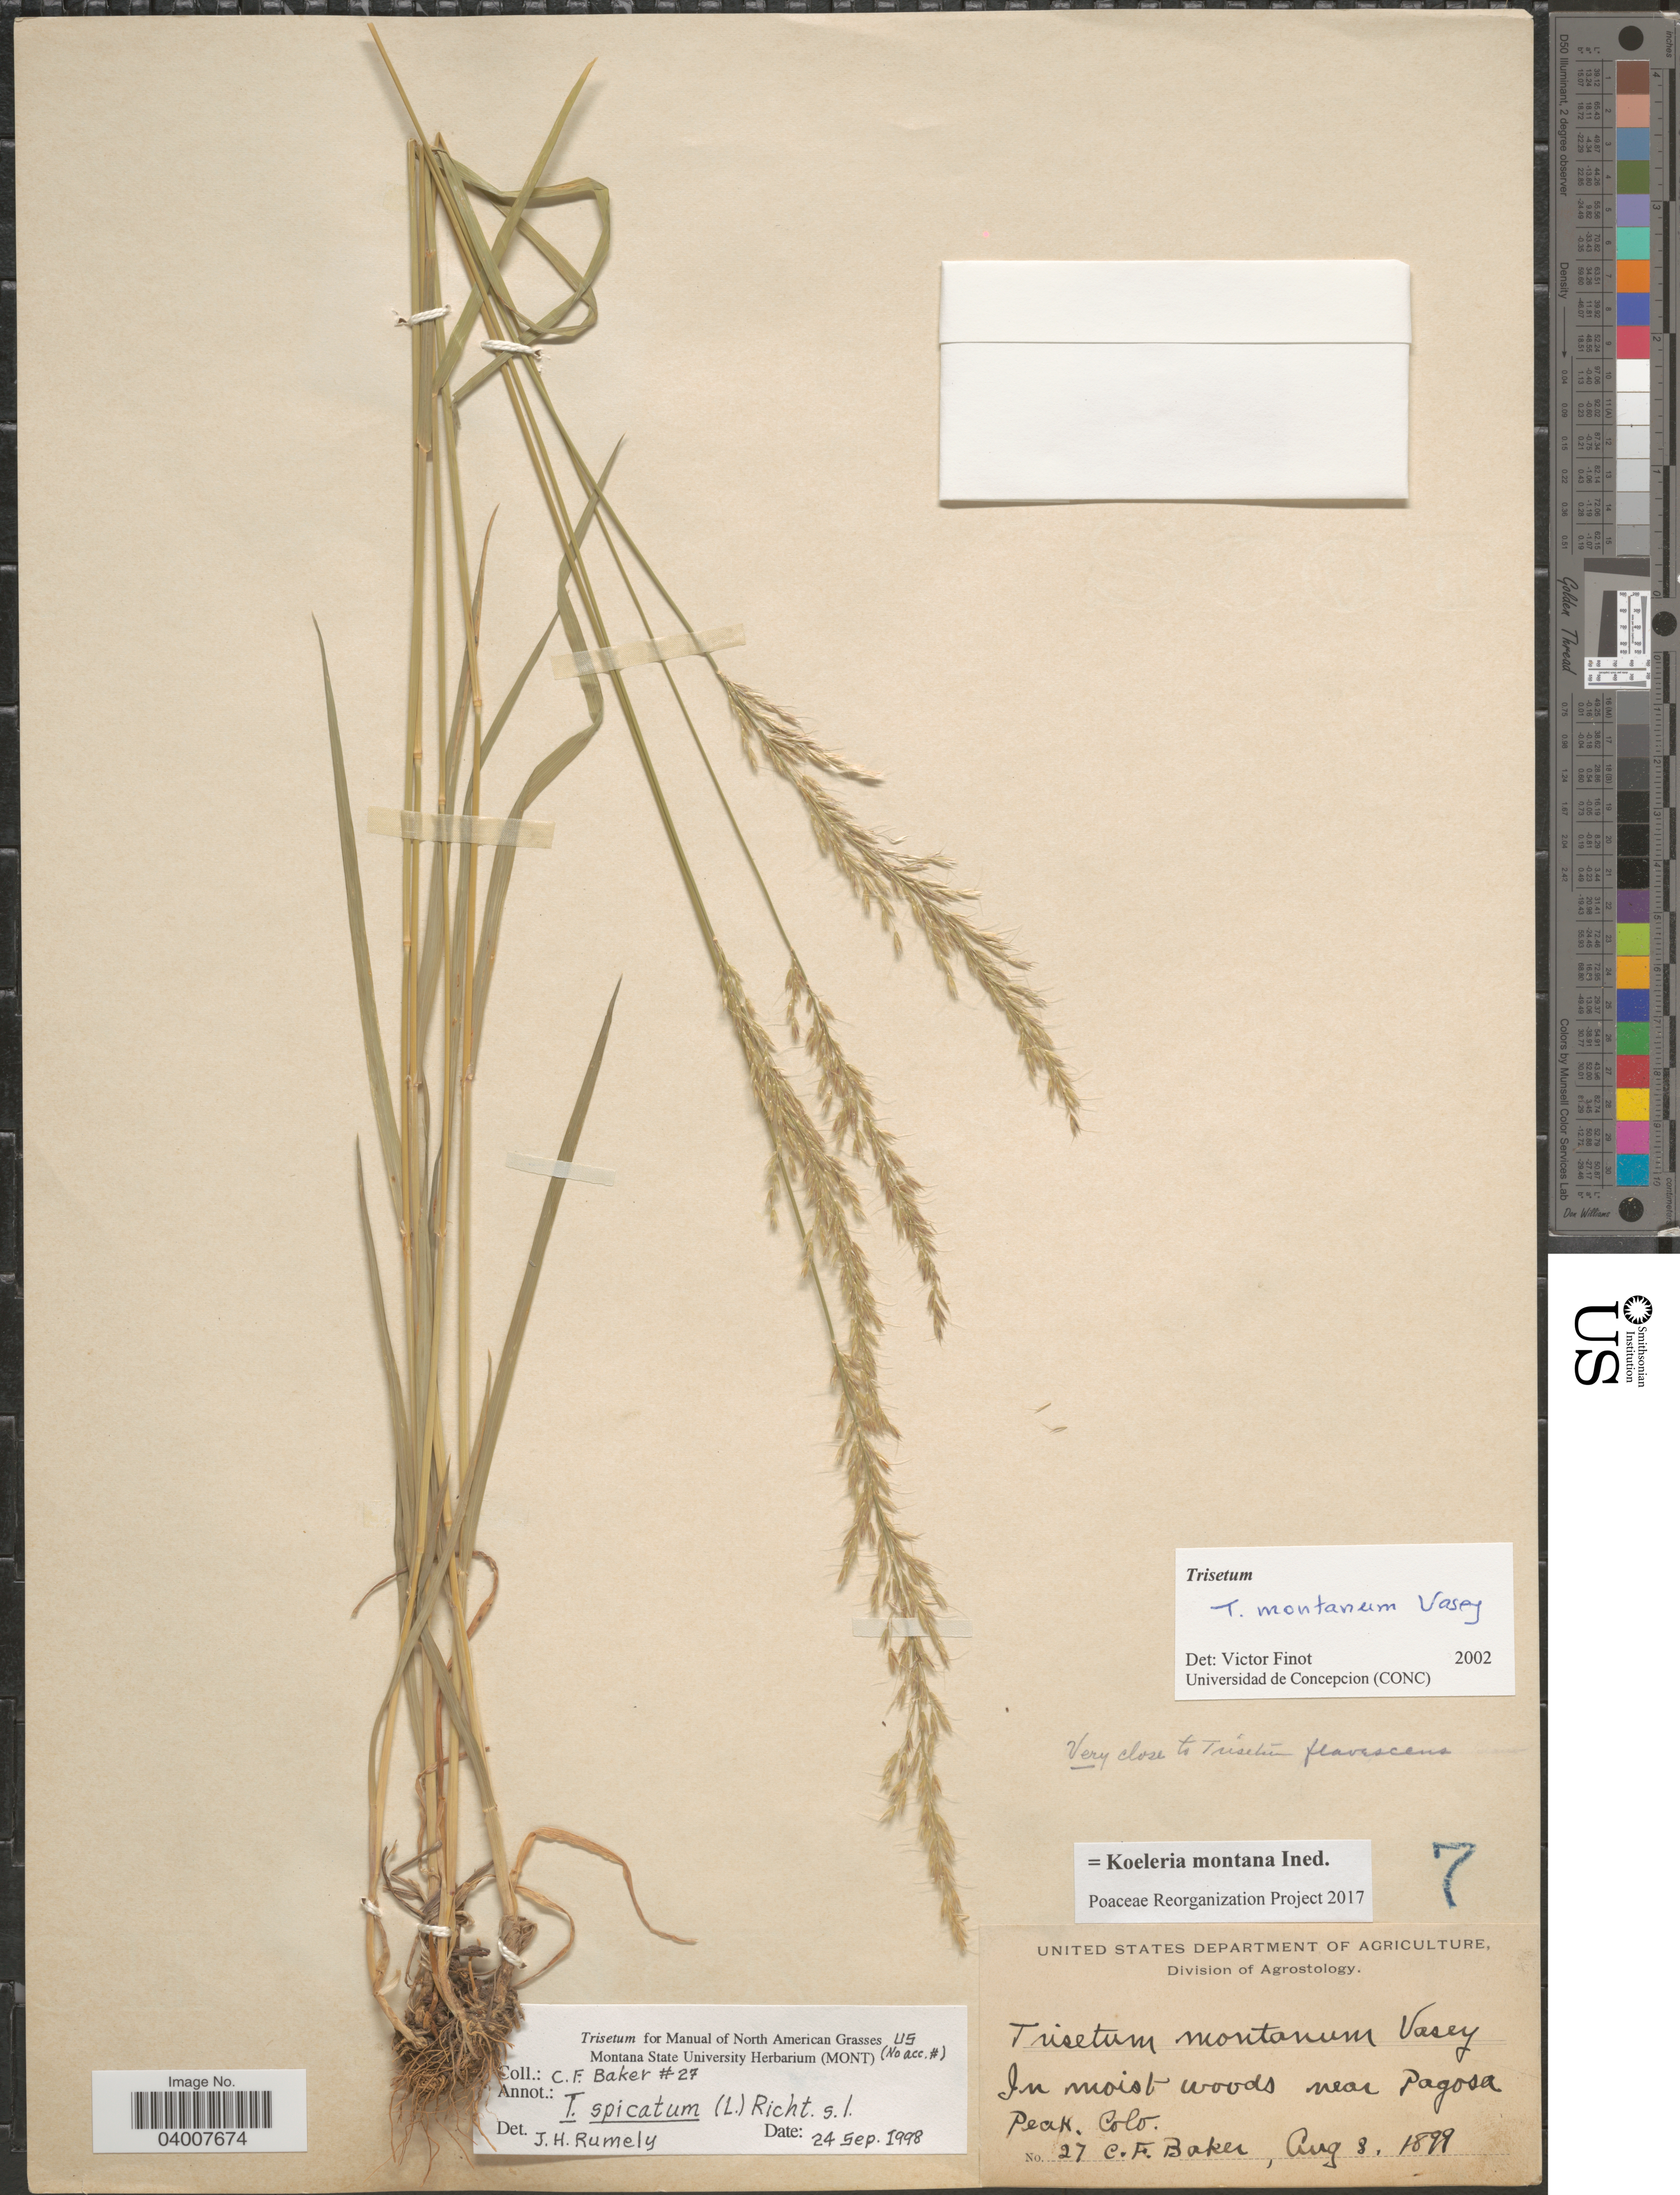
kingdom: Plantae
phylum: Tracheophyta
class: Liliopsida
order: Poales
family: Poaceae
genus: Koeleria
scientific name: Koeleria montana ined.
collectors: C. F. Baker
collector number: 27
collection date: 1899-08-08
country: United States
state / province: Colorado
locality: In moist woods near Pagosa Peak.